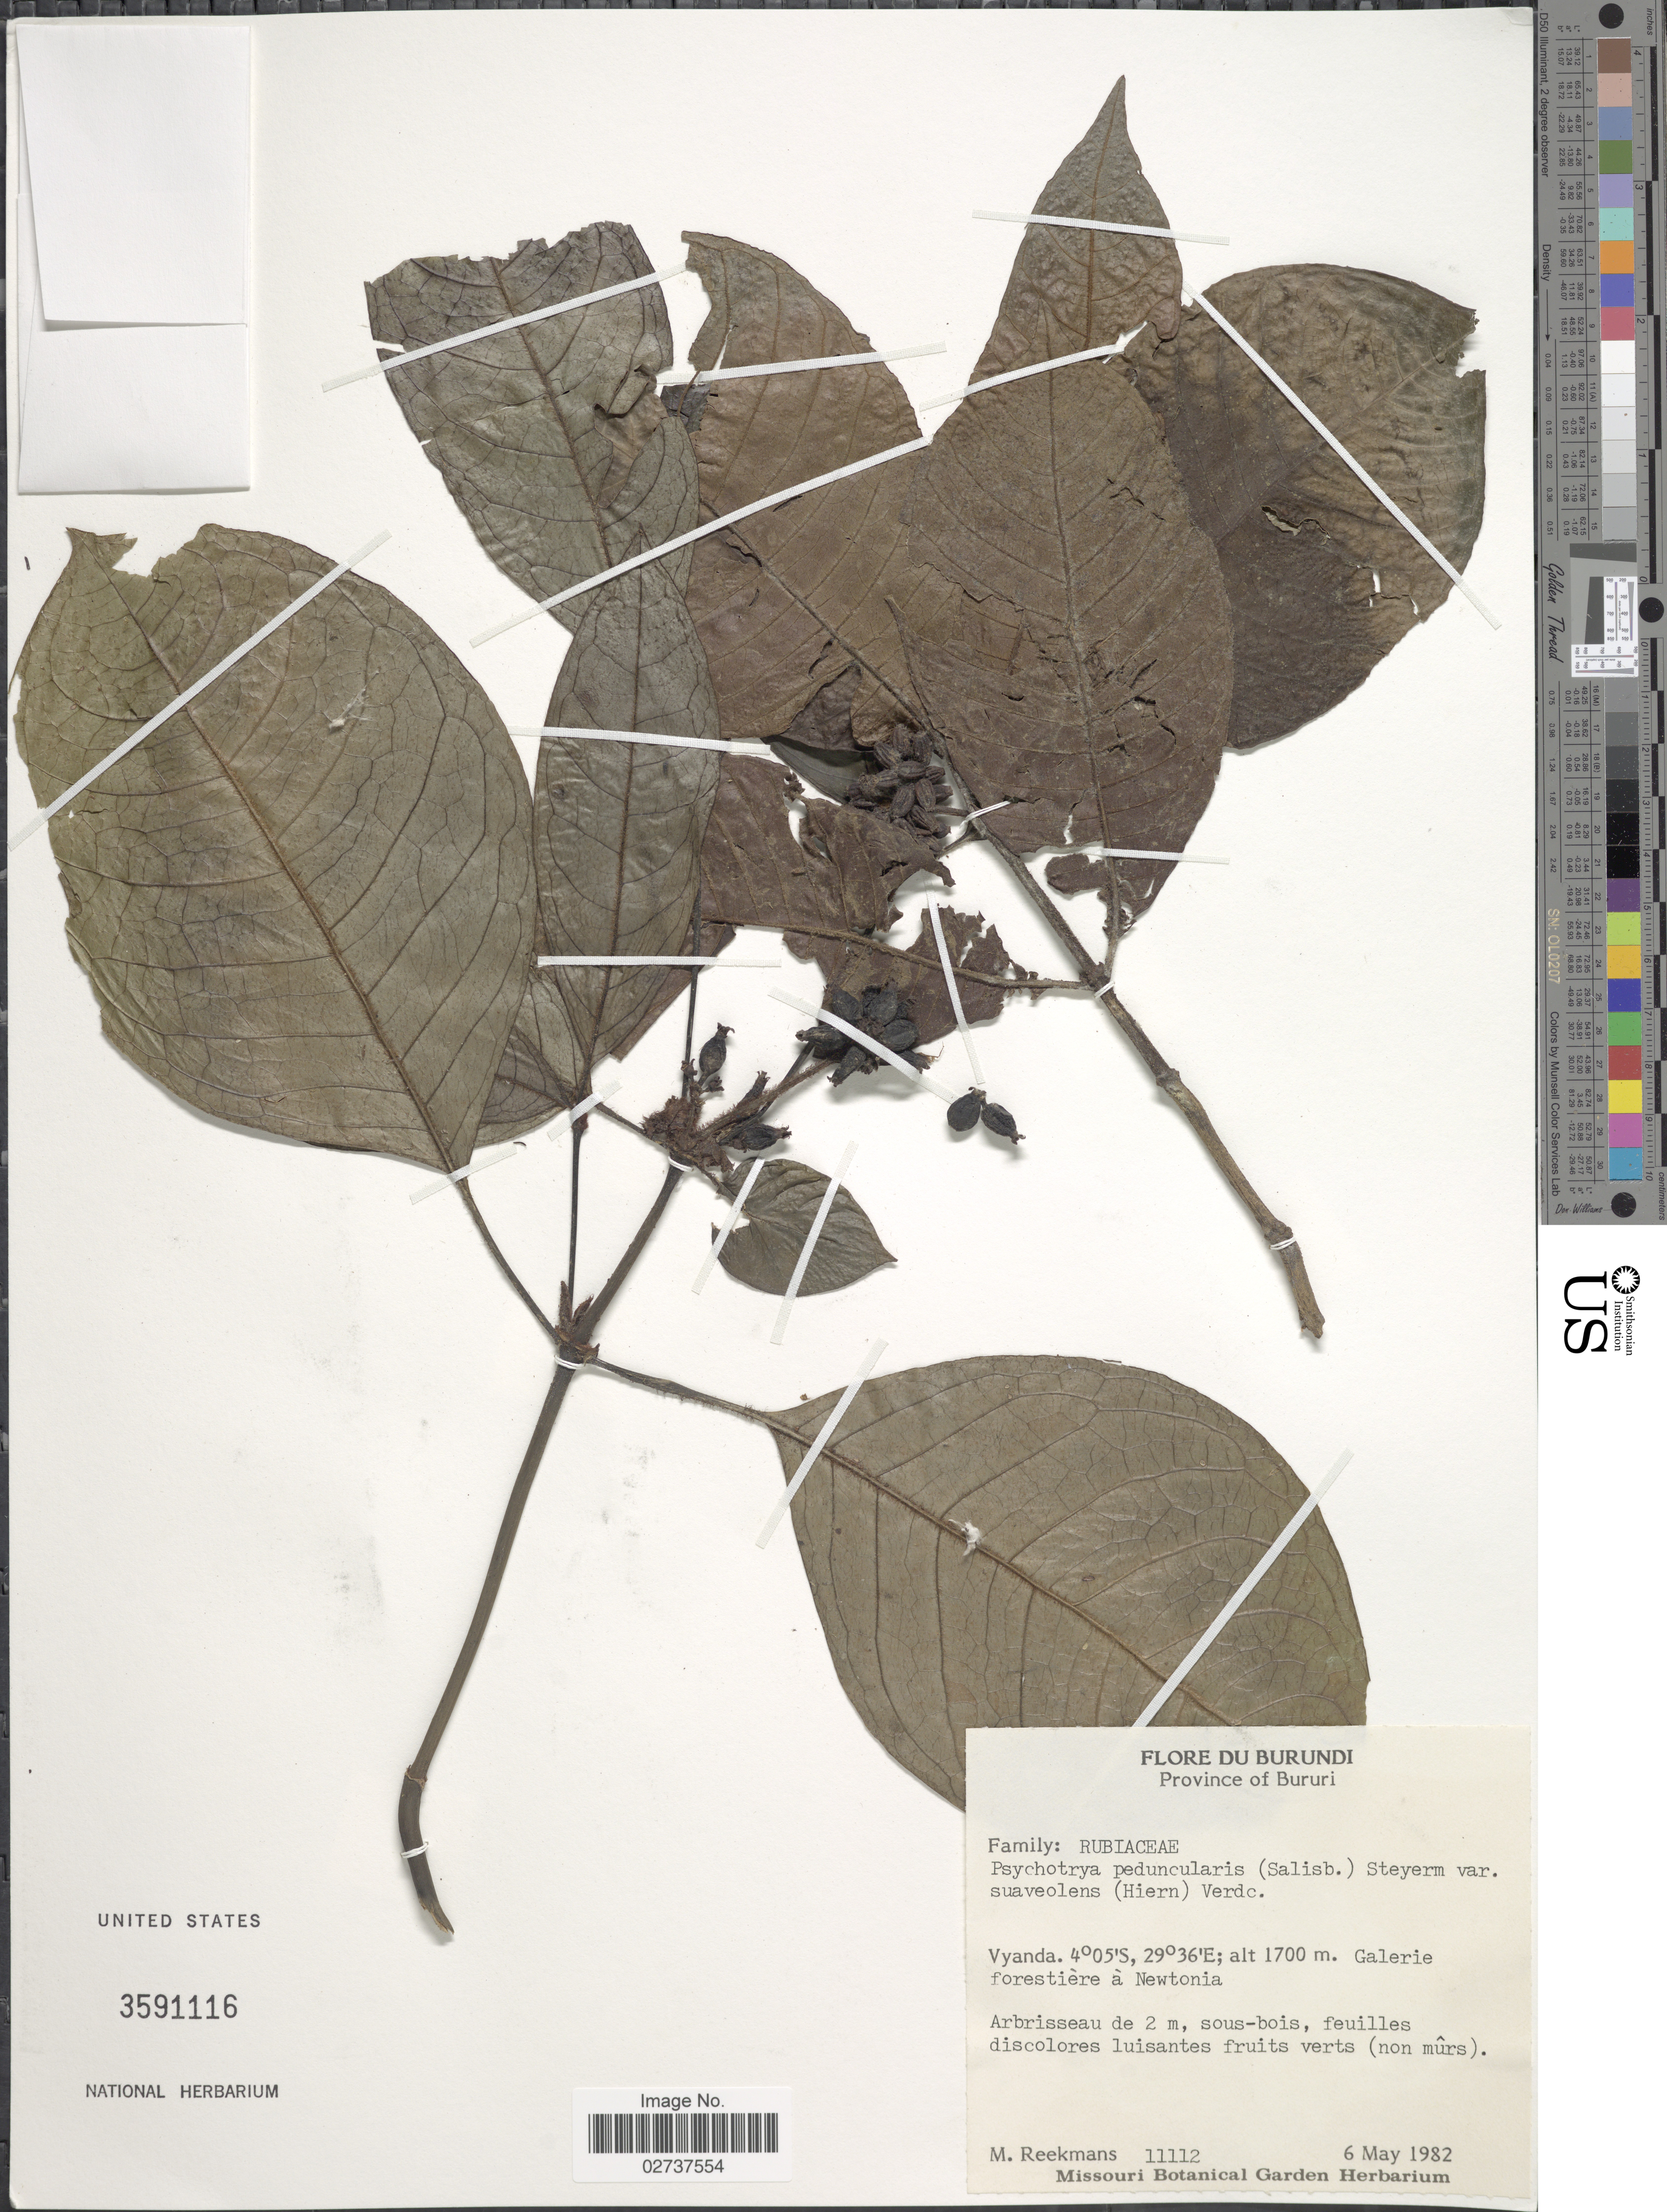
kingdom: Plantae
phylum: Tracheophyta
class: Magnoliopsida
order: Gentianales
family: Rubiaceae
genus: Psychotria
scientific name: Psychotria peduncularis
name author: (Salisb.) Steyerm.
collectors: M. Reekmans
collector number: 11112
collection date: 1982-05-06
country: Burundi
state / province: Bururi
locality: Vyanda, Galerie forestierea Newtonia.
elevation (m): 1700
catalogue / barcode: US 3591116